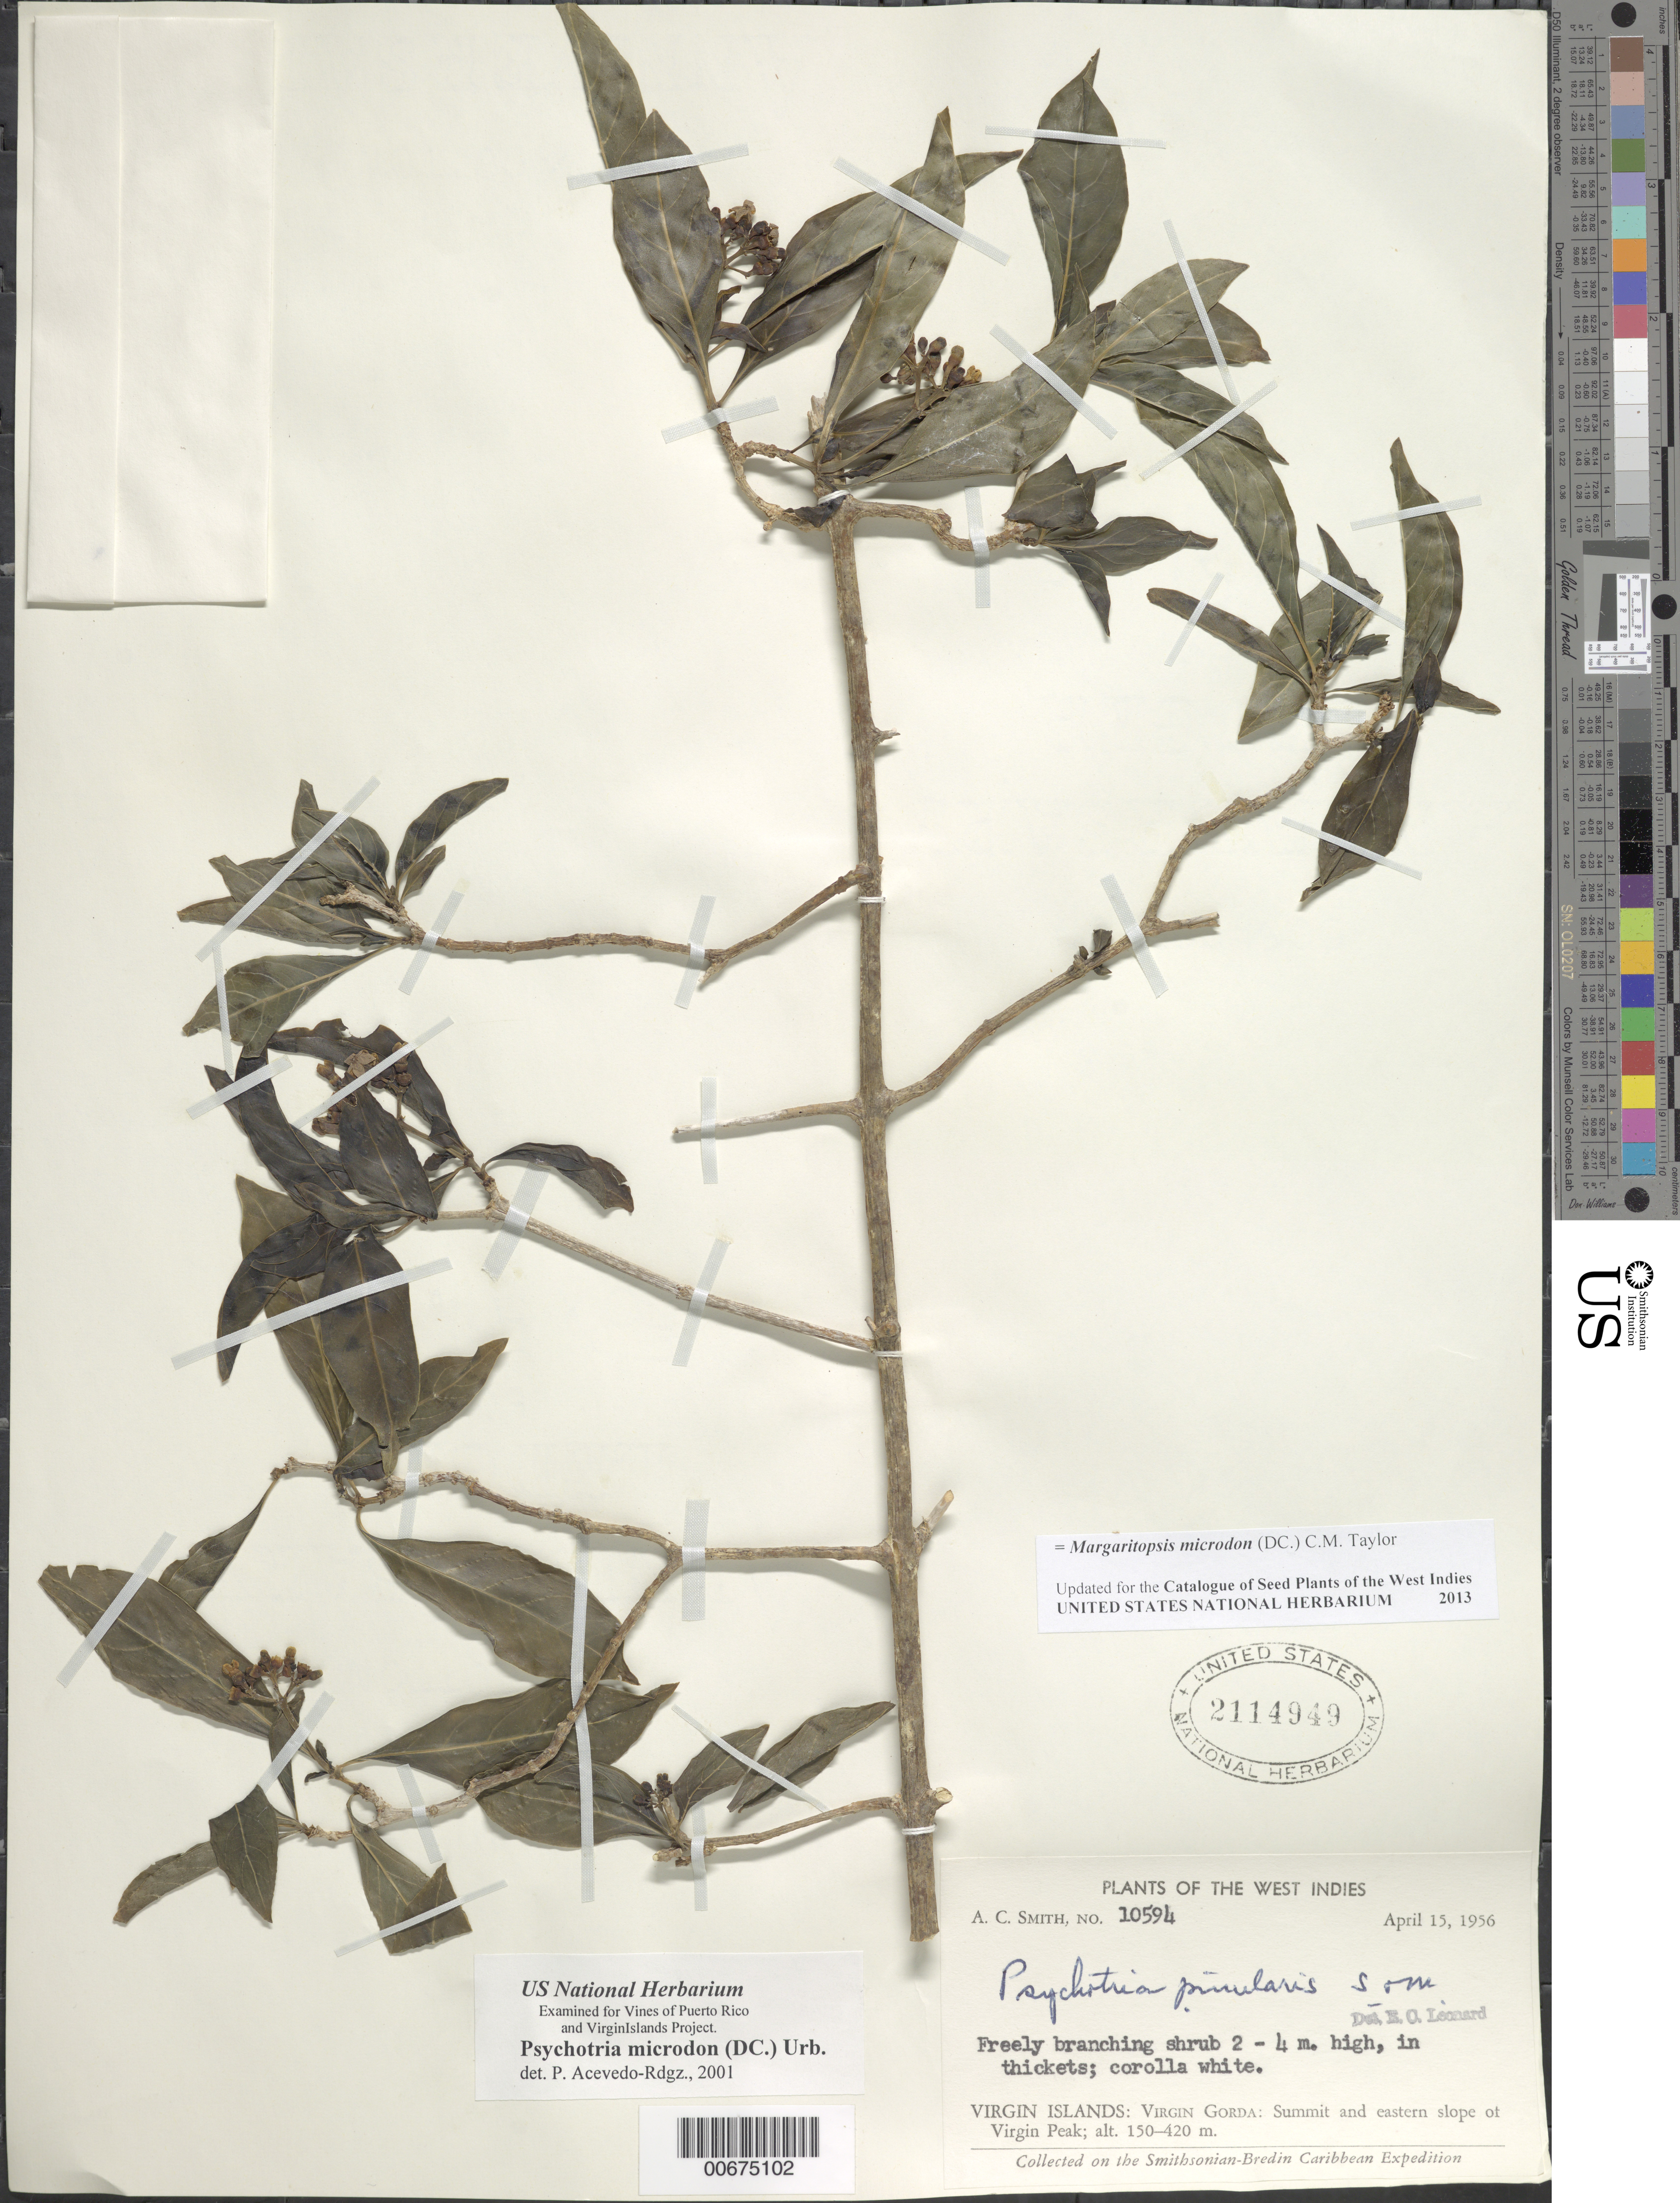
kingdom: Plantae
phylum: Tracheophyta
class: Magnoliopsida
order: Gentianales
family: Rubiaceae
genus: Margaritopsis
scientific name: Margaritopsis microdon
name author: (DC.) C.M. Taylor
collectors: A. C. Smith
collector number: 10594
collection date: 1956-04-15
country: British Virgin Islands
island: Virgin Gorda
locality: Virgin Peak.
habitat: In thickets.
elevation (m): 140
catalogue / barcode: US 2114949